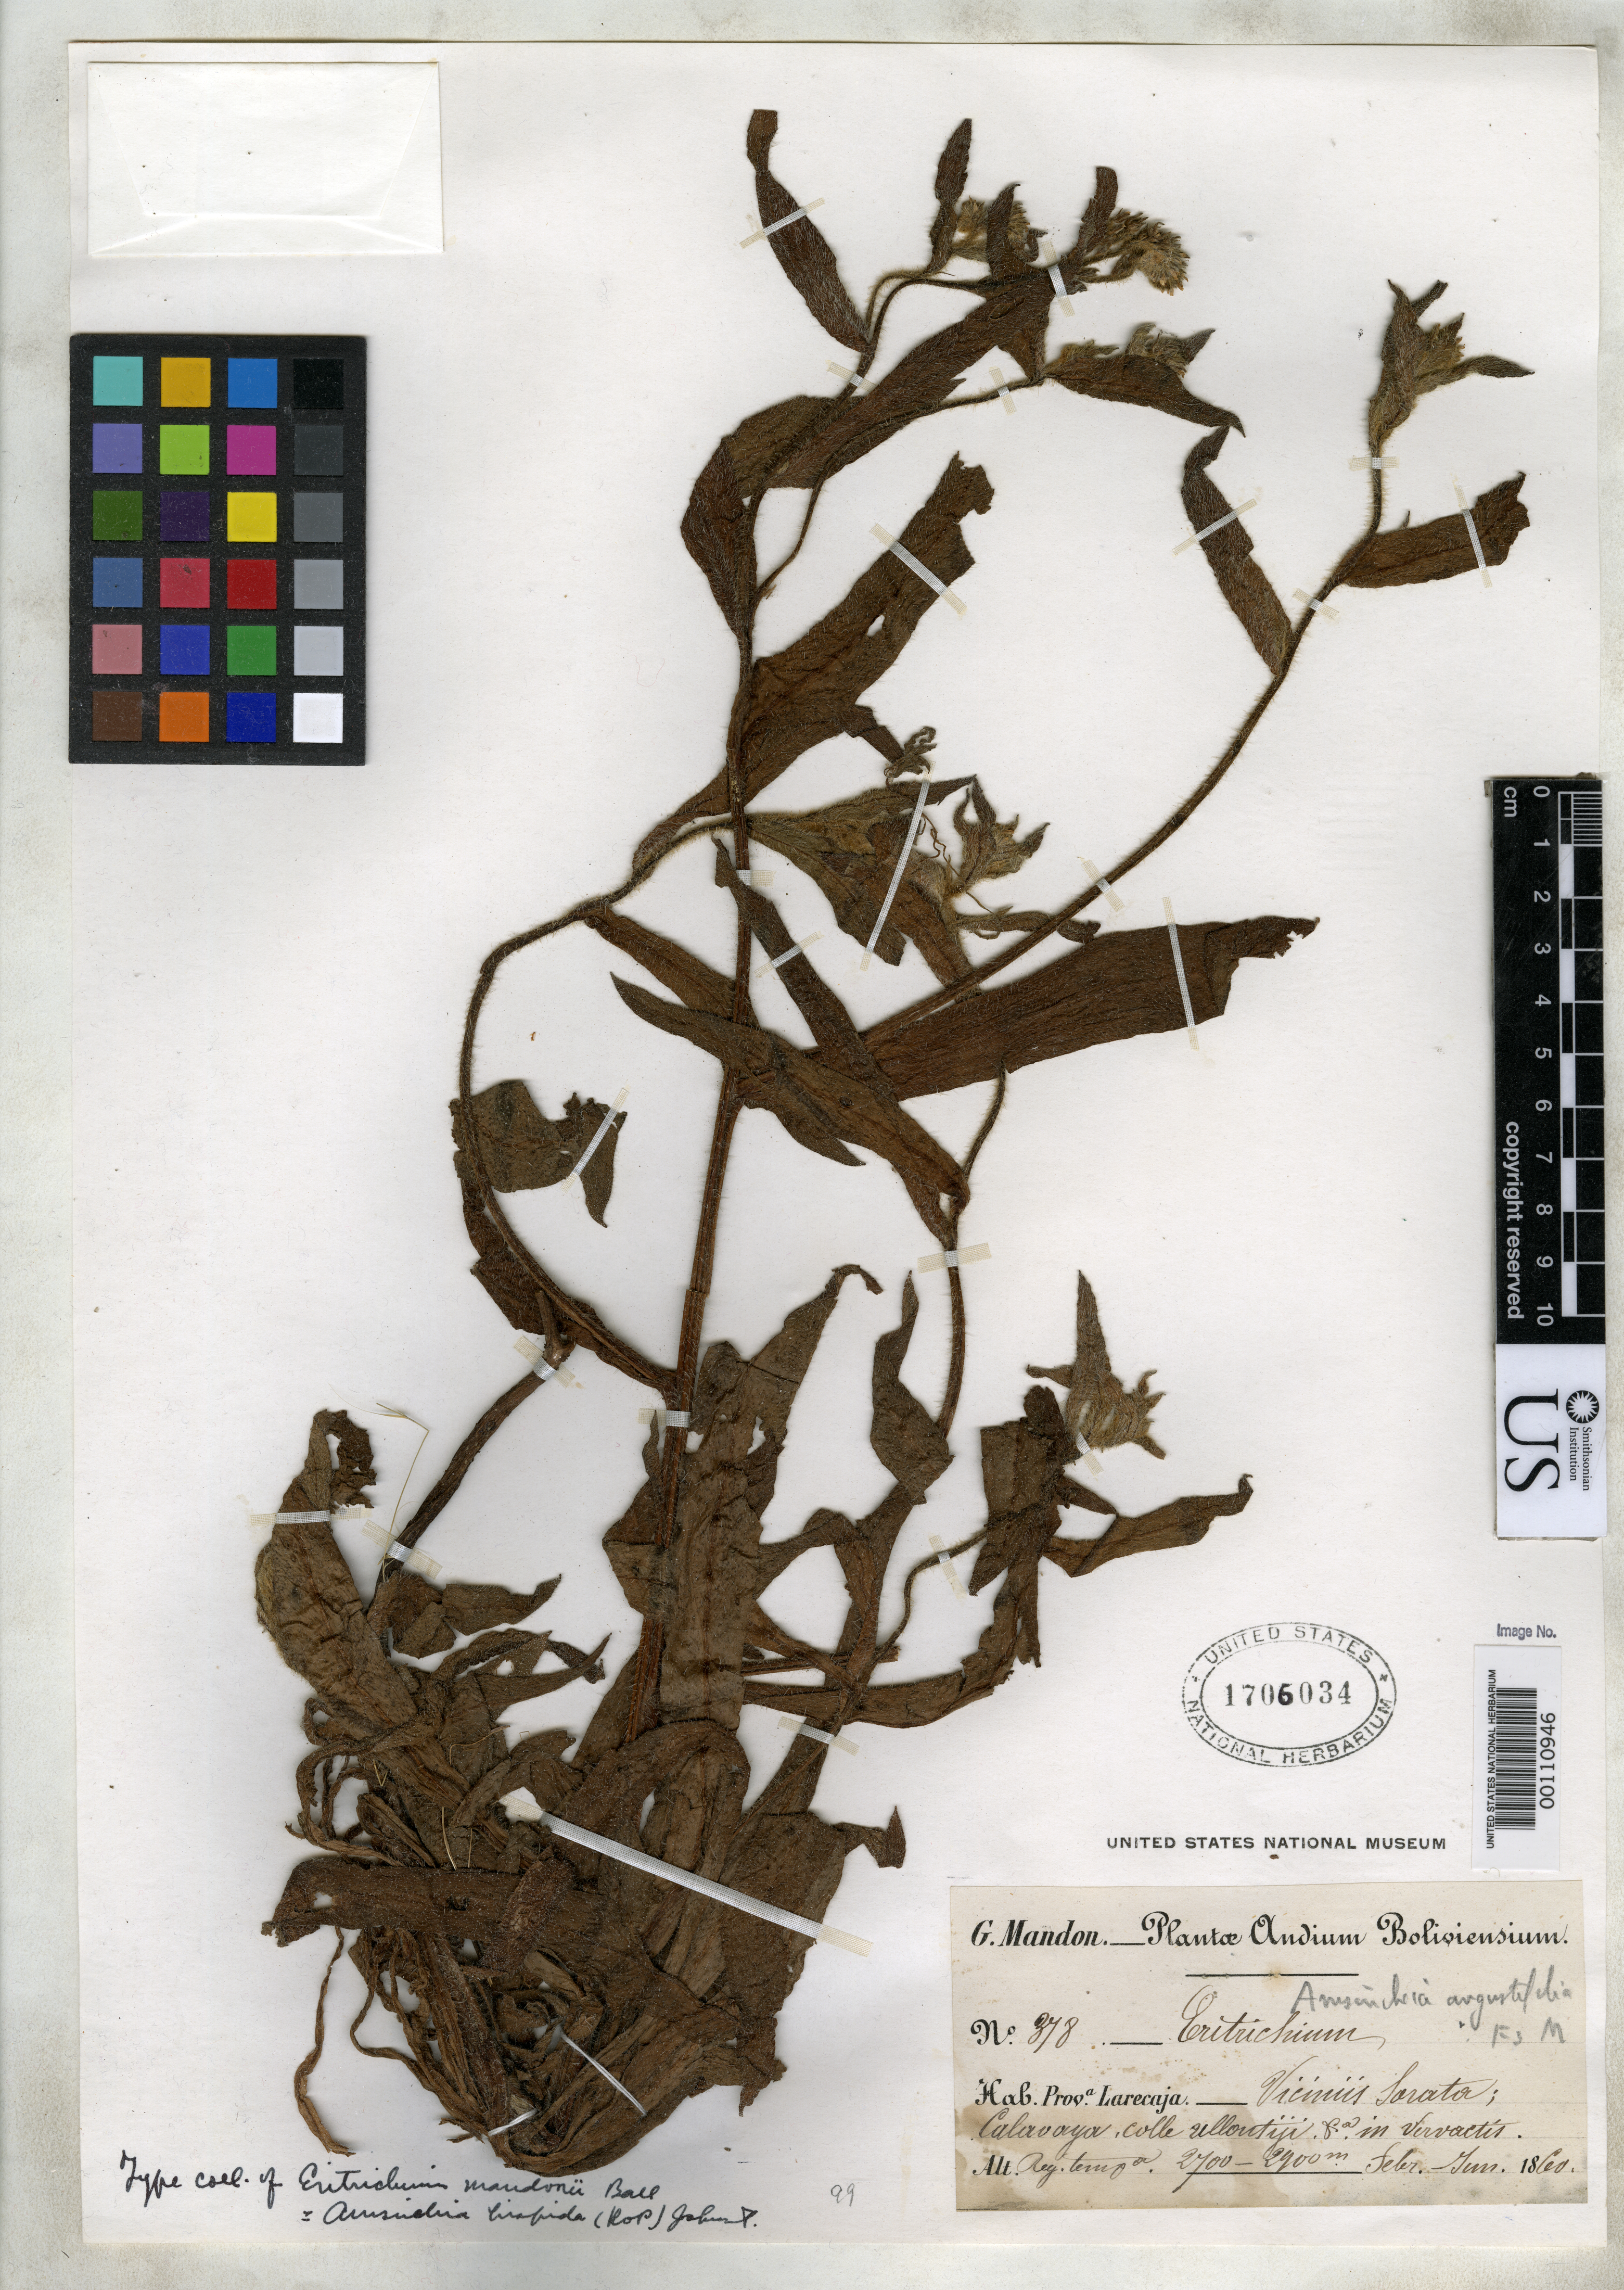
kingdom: Plantae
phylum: Tracheophyta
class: Magnoliopsida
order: Boraginales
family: Boraginaceae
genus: Eritrichium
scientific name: Eritrichium mandonii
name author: Ball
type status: Type Collection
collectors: G. Mandon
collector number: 878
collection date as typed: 1860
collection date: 1860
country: Bolivia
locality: Mapiri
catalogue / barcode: US 1706034